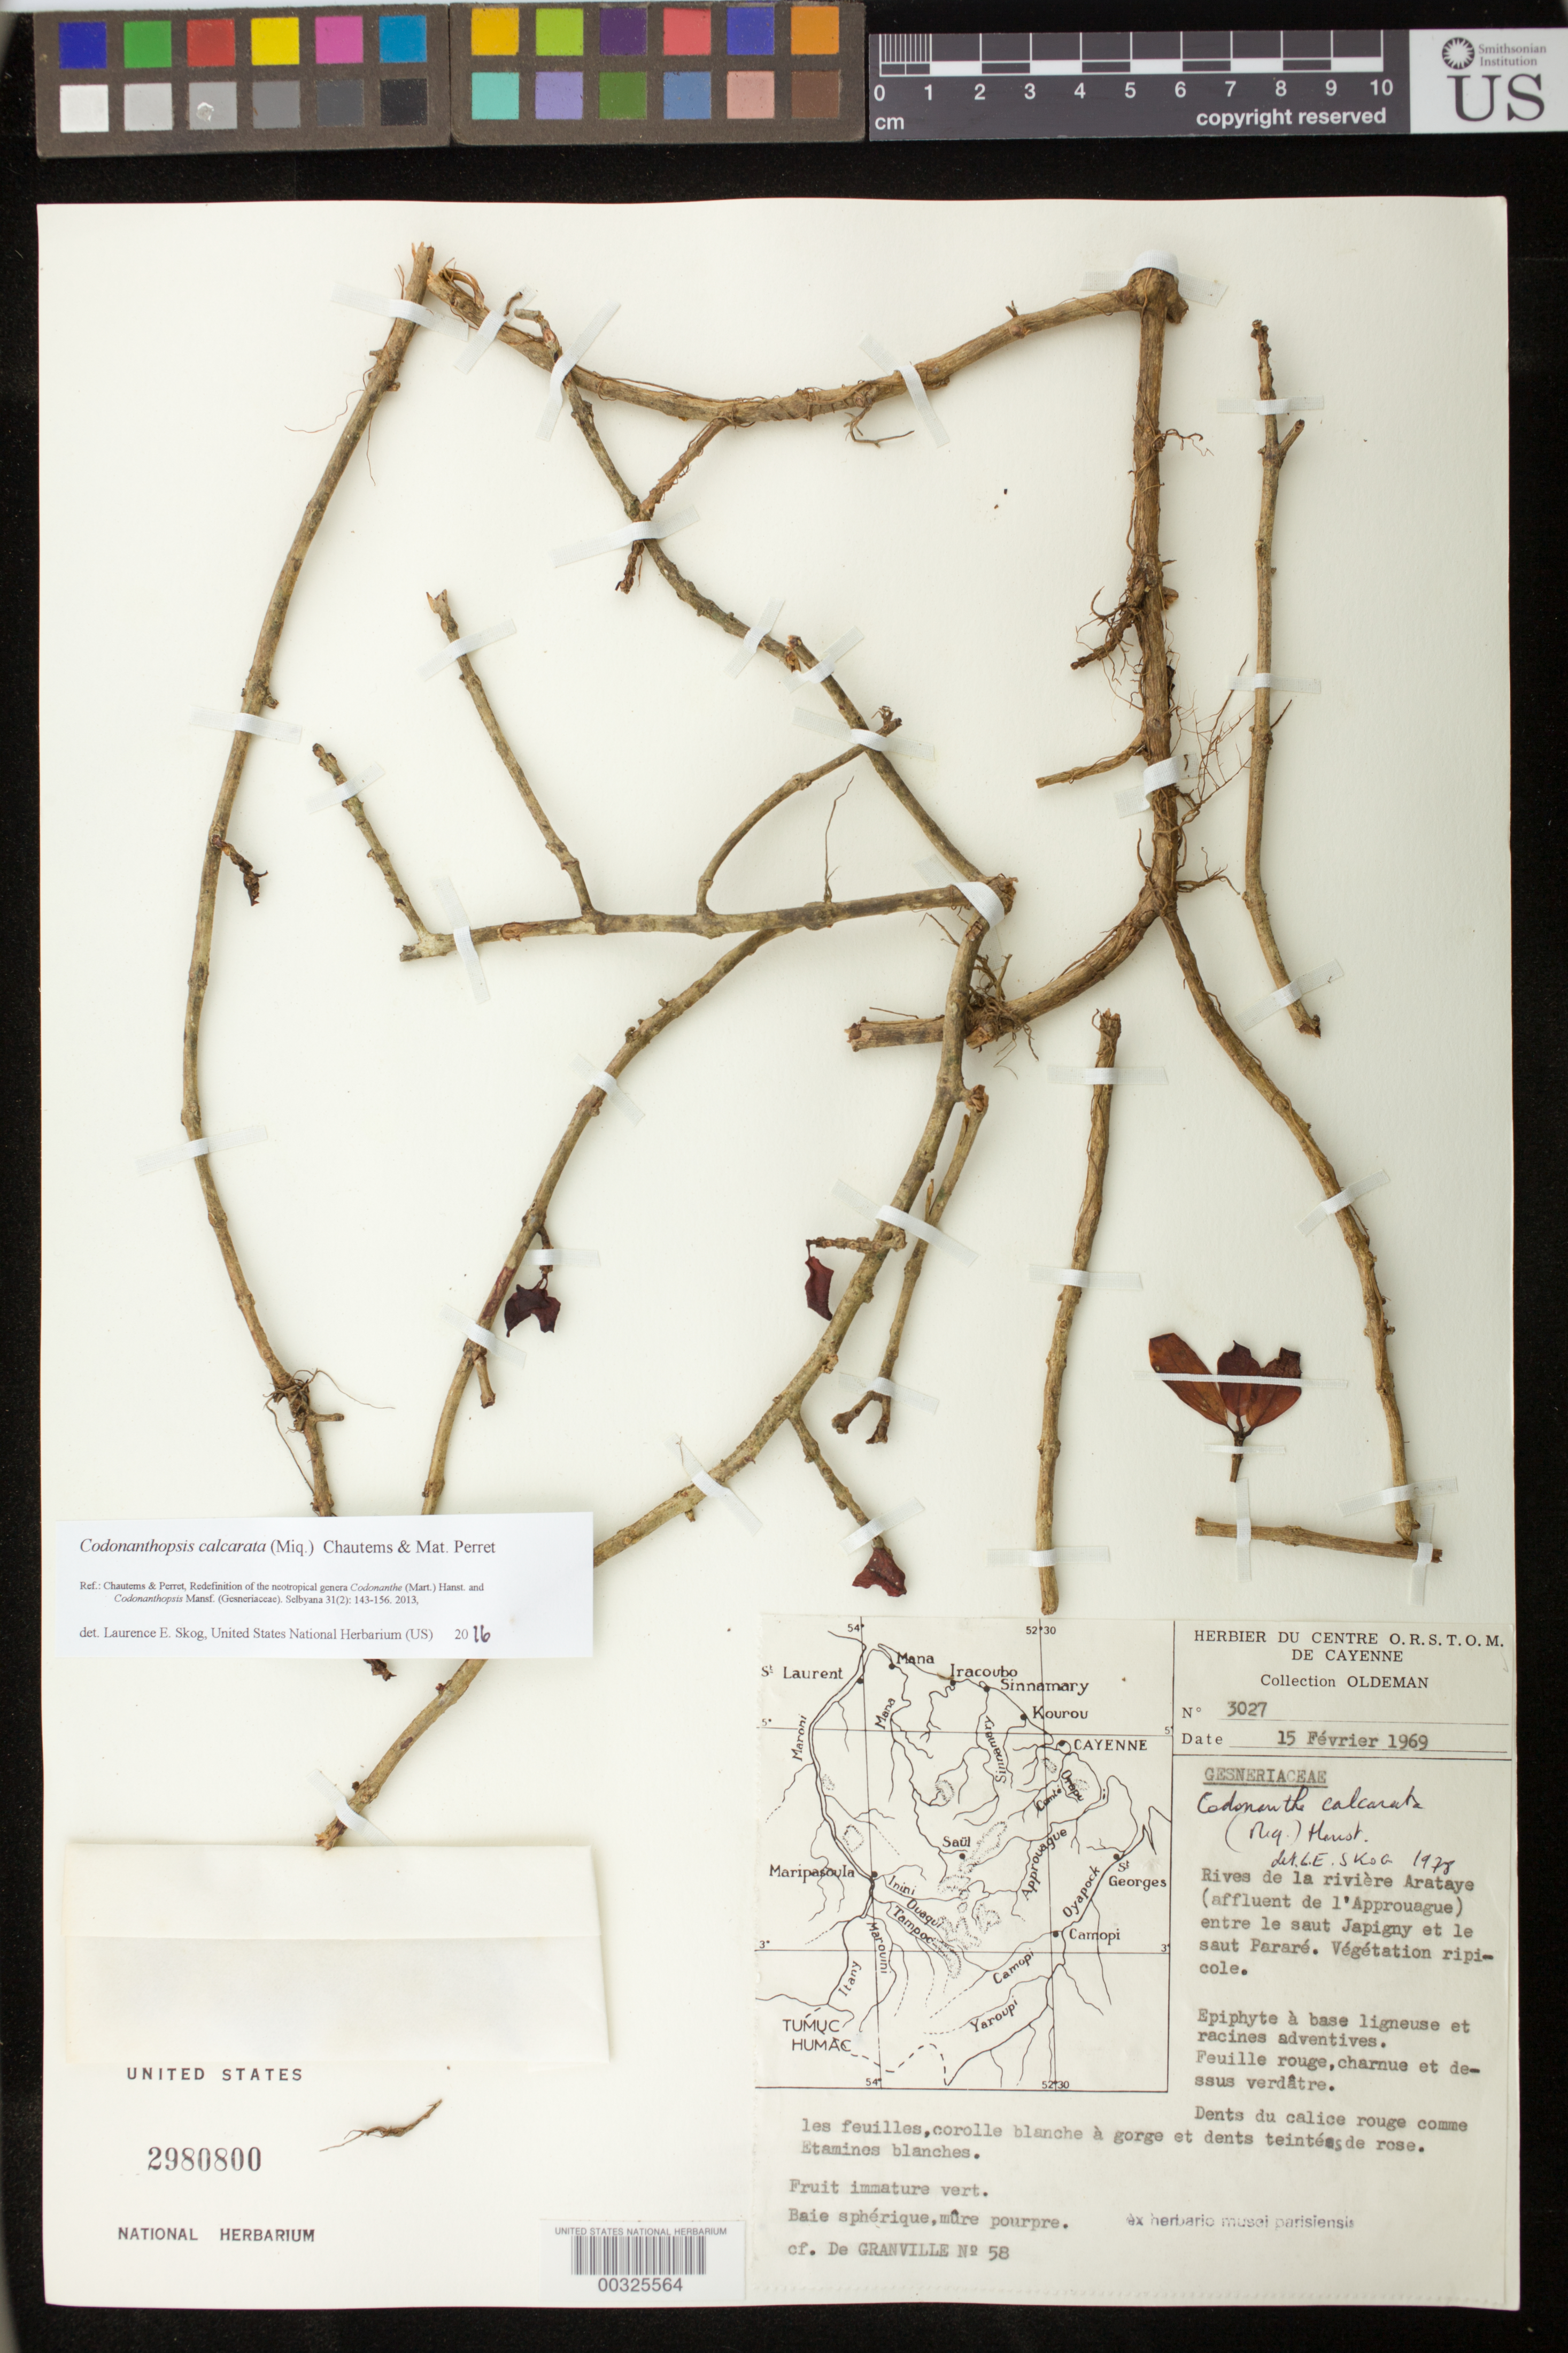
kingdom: Plantae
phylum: Tracheophyta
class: Magnoliopsida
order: Lamiales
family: Gesneriaceae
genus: Codonanthopsis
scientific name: Codonanthopsis calcarata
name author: (Miq.) Chautems & Mat.Perret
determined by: Skog, Laurence E.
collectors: R. Oldeman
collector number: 3027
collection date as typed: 15 Feb 1969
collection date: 1969-02-15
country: French Guiana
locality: Rives de la rivière Arataye (affluent de l'Approuague) entre le saut Japigny et le saut Pararé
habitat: Végétation ripicole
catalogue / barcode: US 2980800